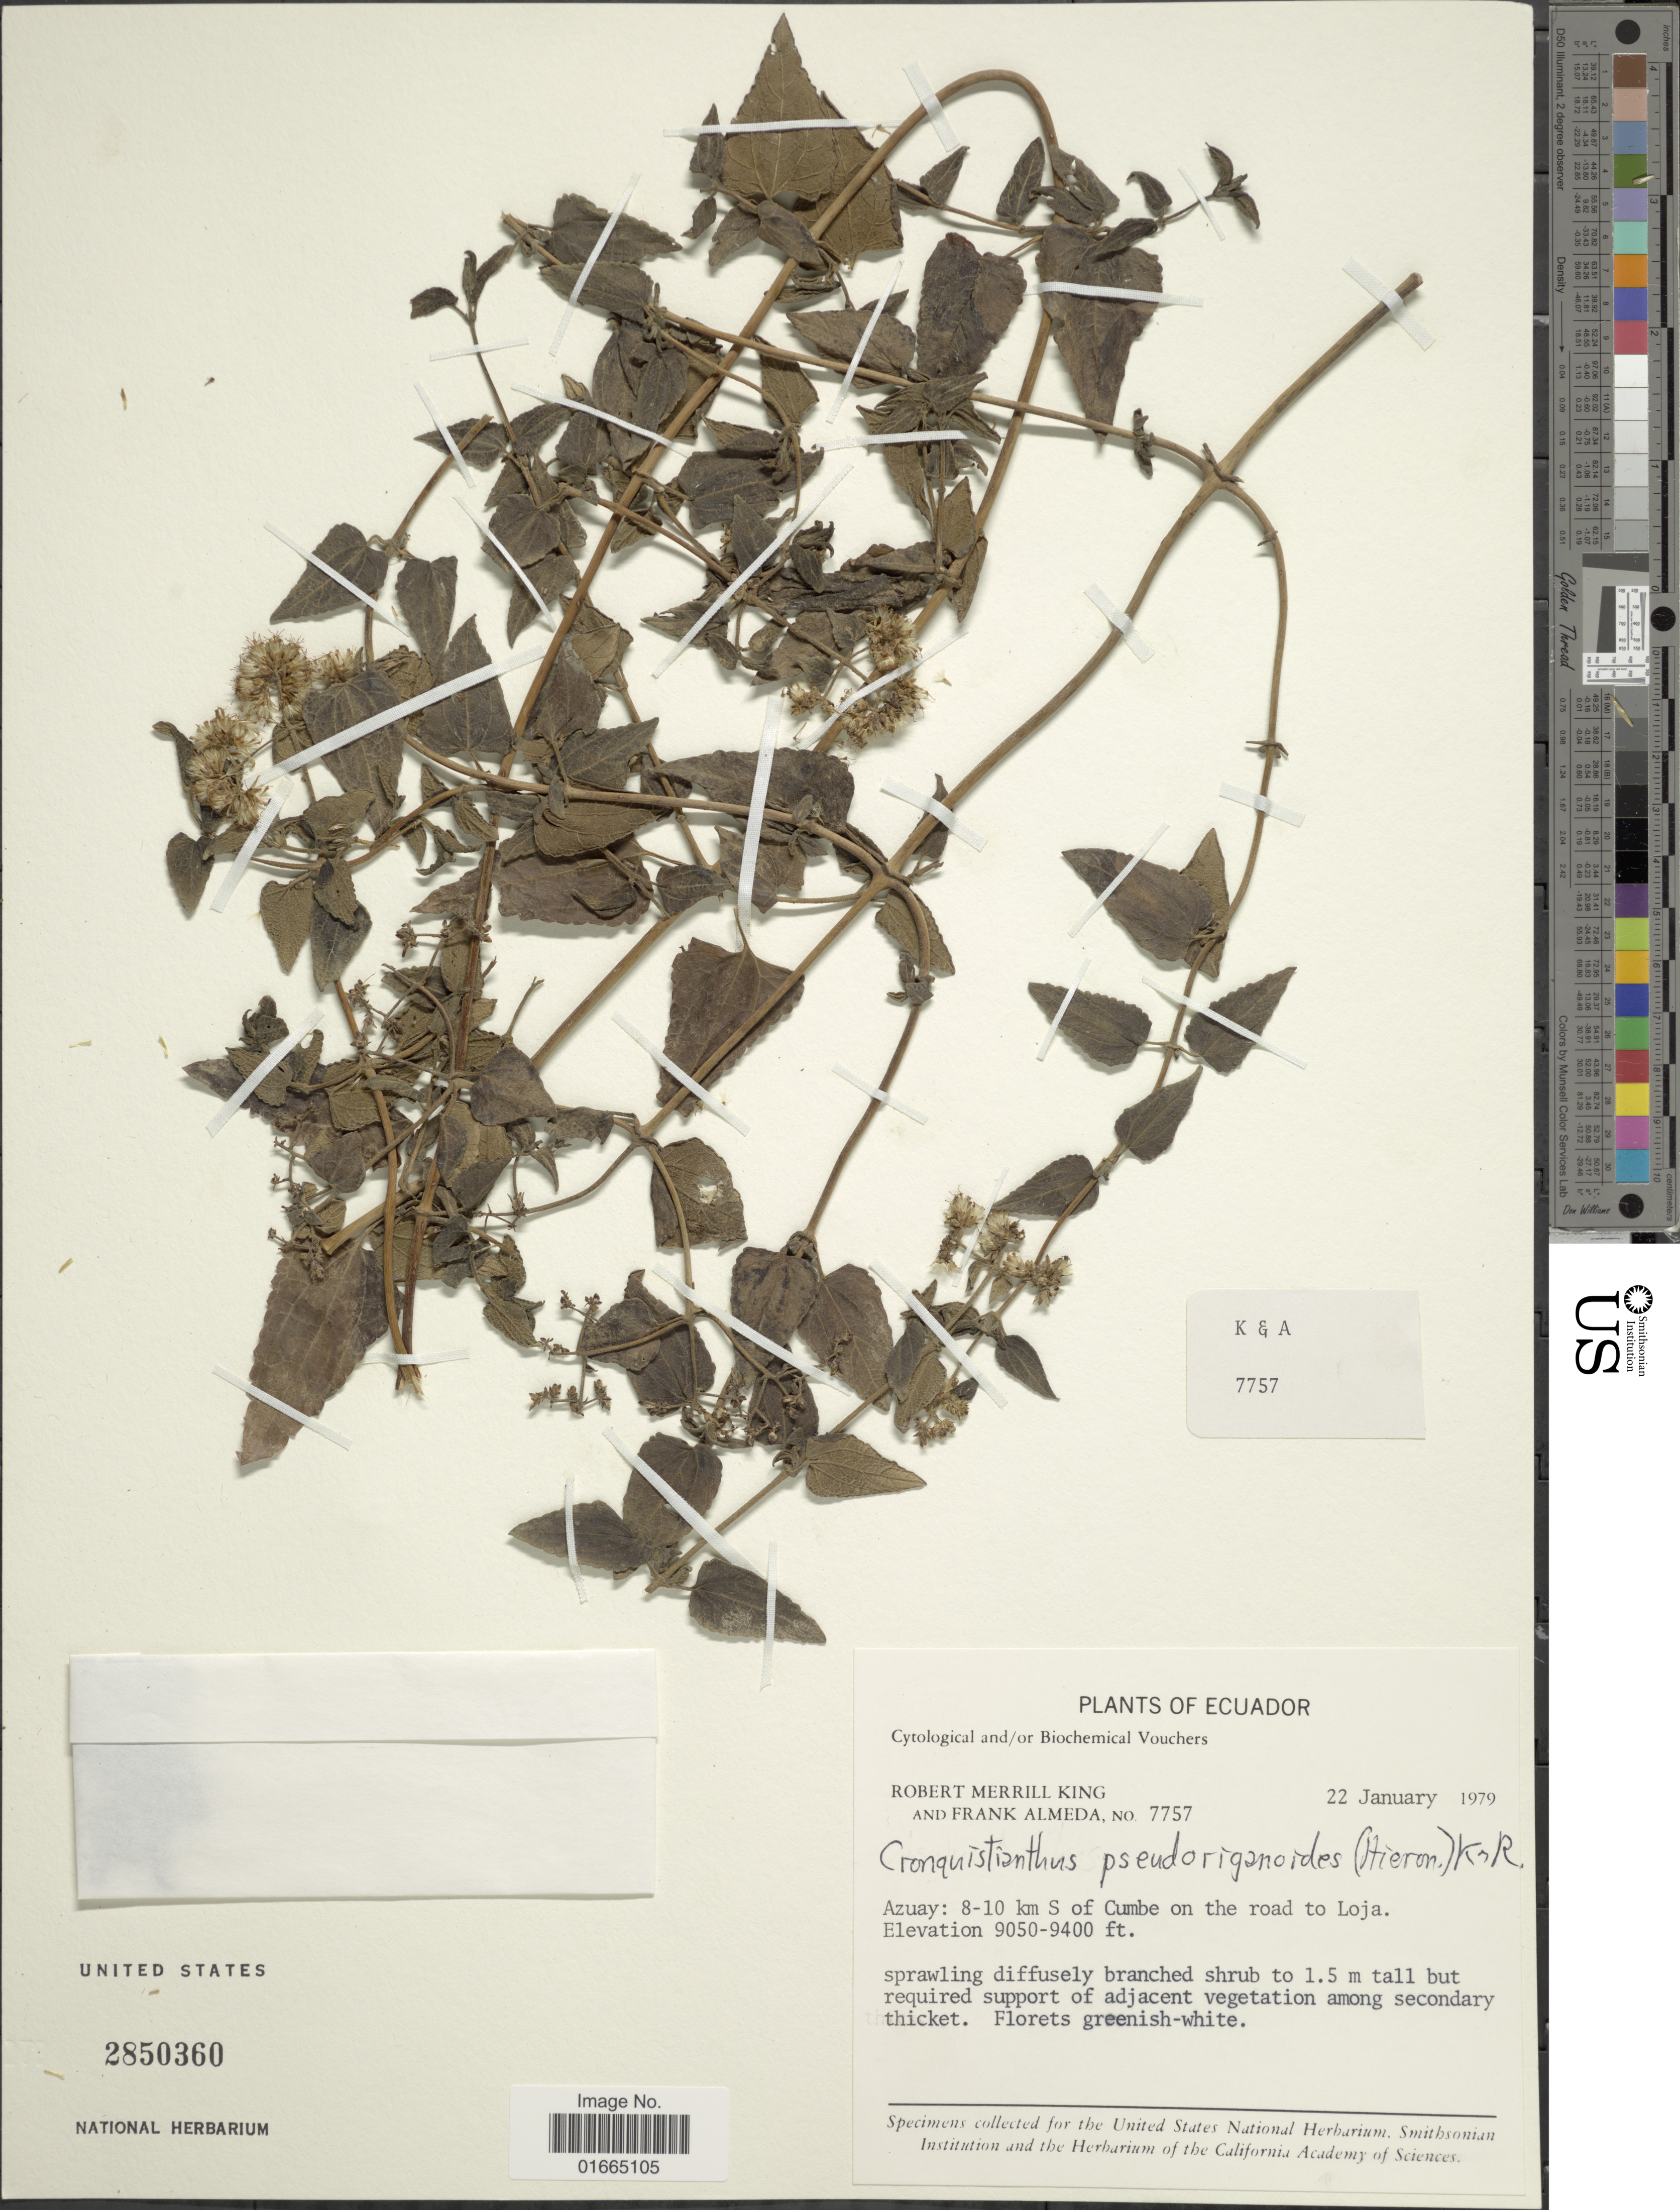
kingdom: Plantae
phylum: Tracheophyta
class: Magnoliopsida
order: Asterales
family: Asteraceae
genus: Cronquistianthus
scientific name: Cronquistianthus pseudoriganoides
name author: (Hieron.) R.M. King & H. Rob.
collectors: R. M. King & F. Almeda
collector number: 7757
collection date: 1979-01-22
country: Ecuador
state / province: Azuay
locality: Azuay: 8-10 km S of Cumbe on the road to Loja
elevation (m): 2758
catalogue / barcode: US 2850360